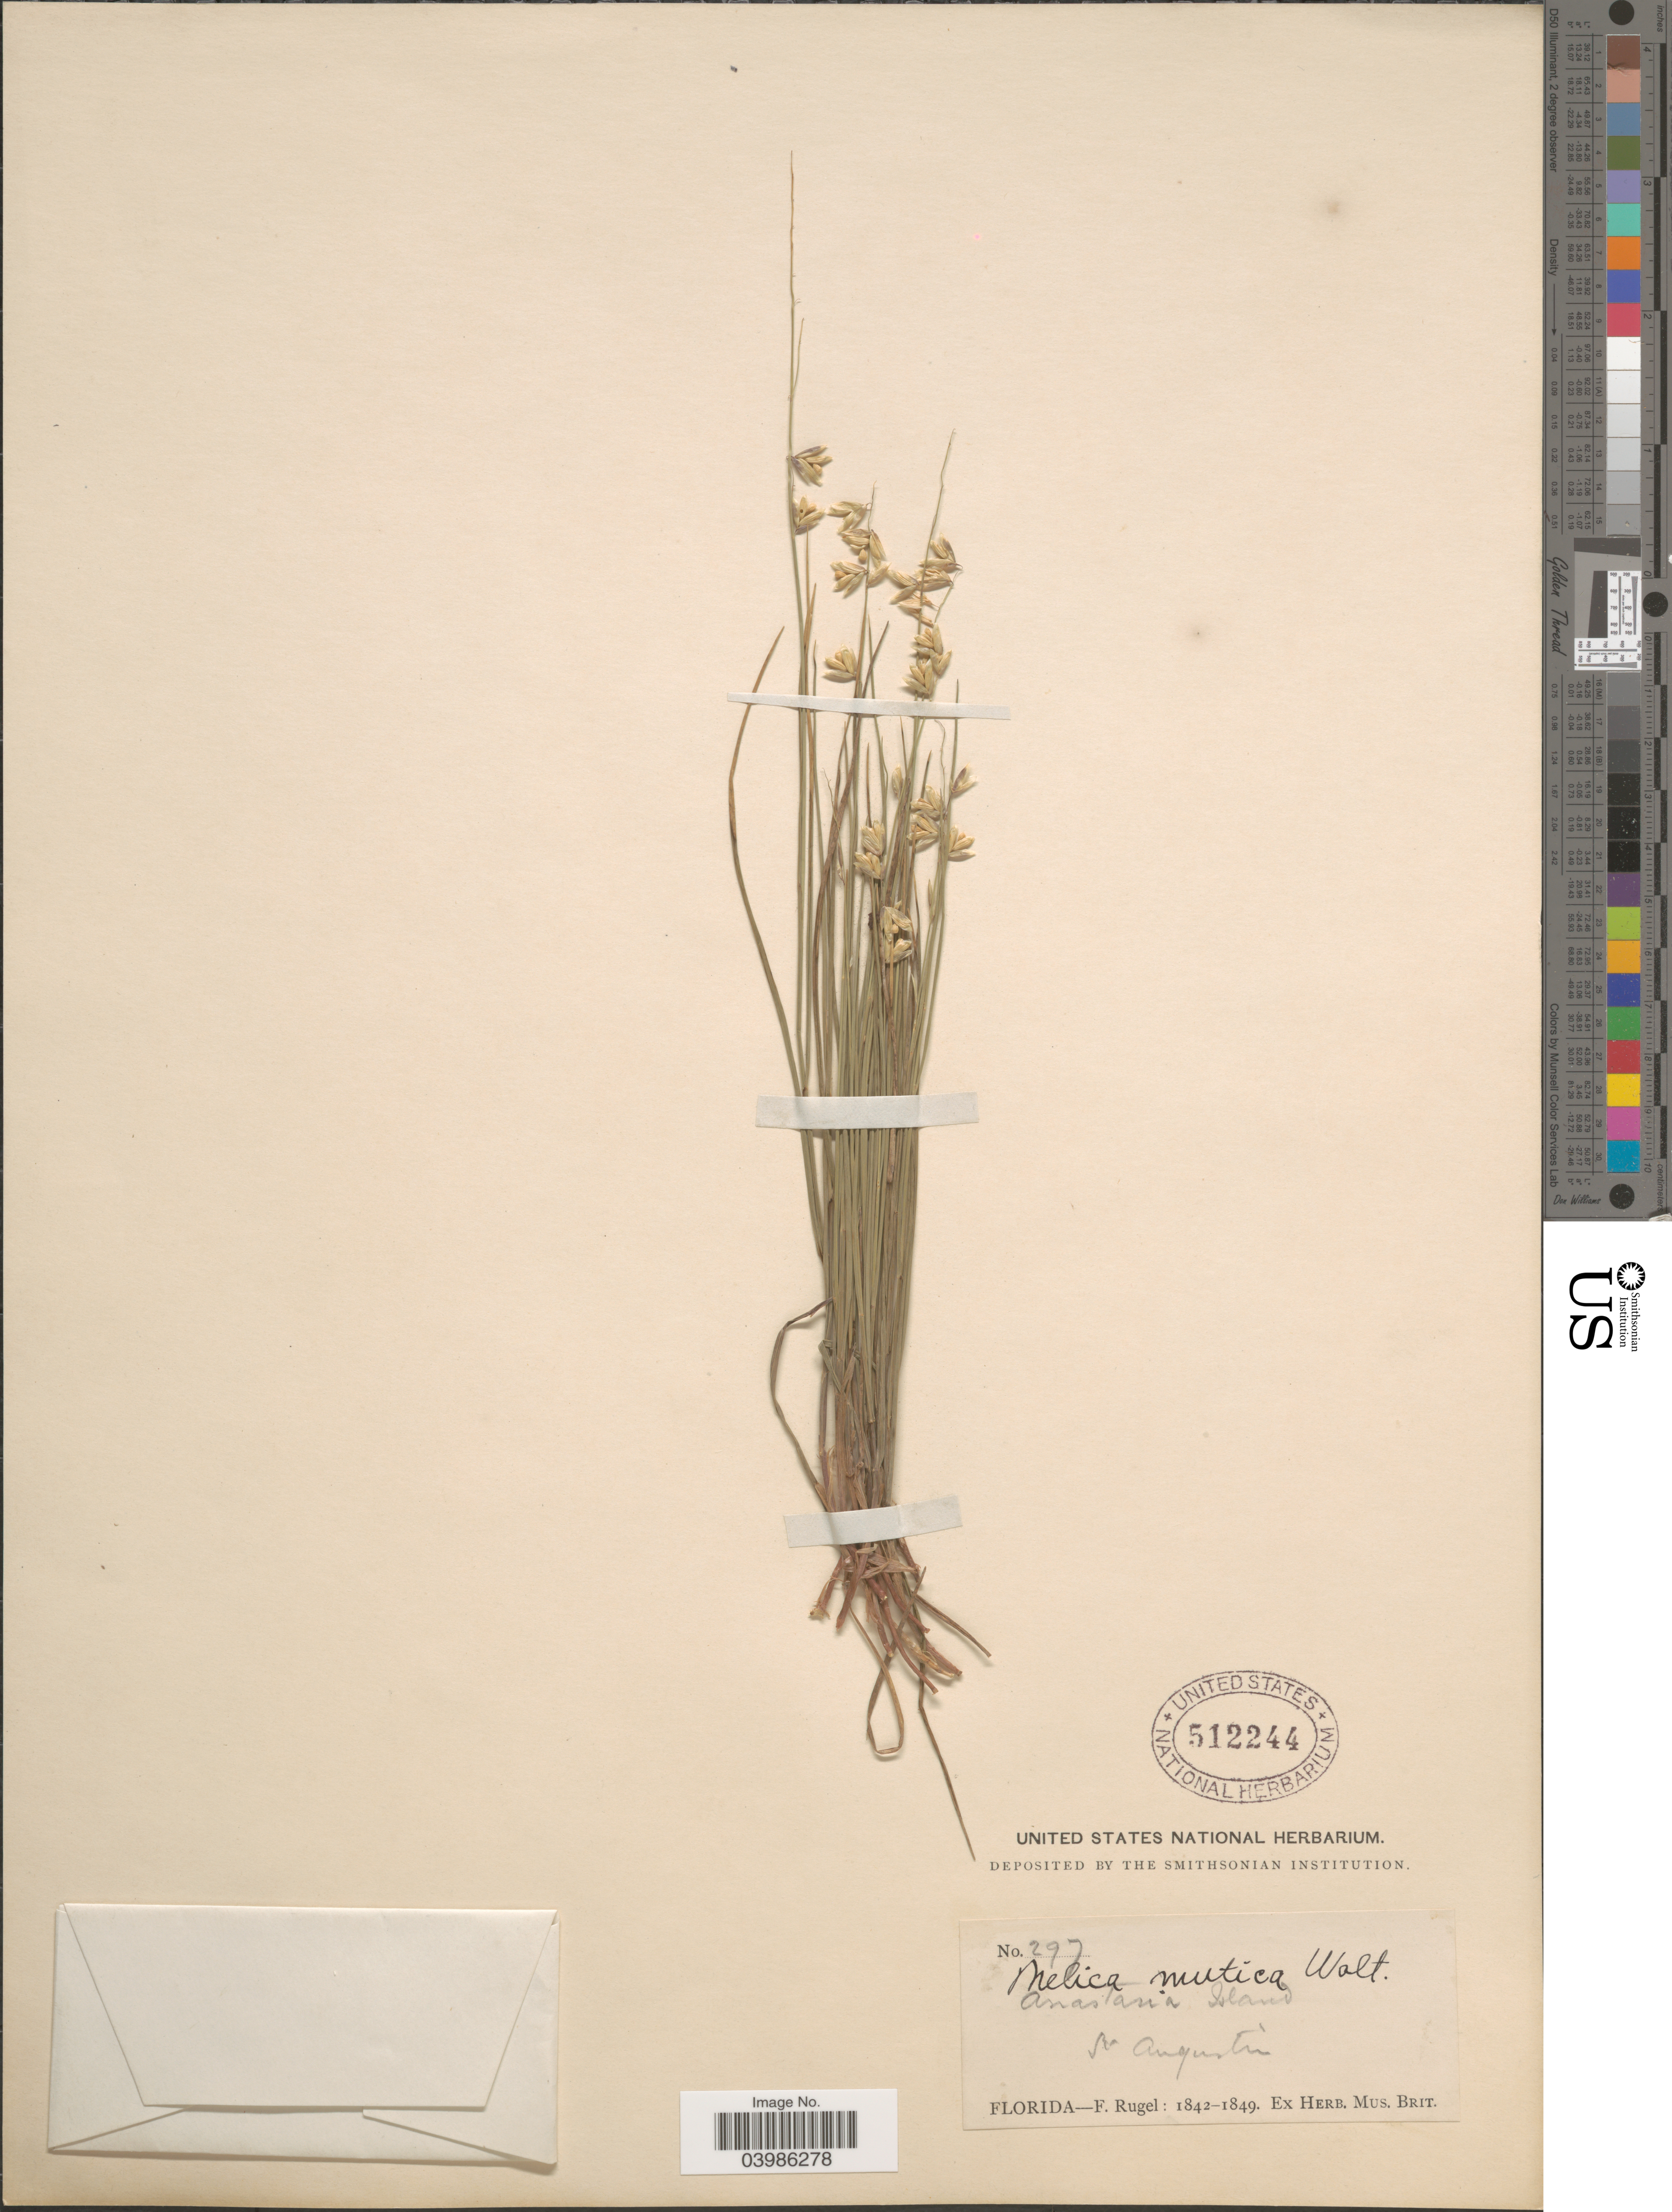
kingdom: Plantae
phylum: Tracheophyta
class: Liliopsida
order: Poales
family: Poaceae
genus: Melica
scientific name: Melica mutica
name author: Walter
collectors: F. Rugel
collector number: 297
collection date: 1842/1849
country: United States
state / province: Florida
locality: Sn Augustin.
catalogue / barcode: US 512244